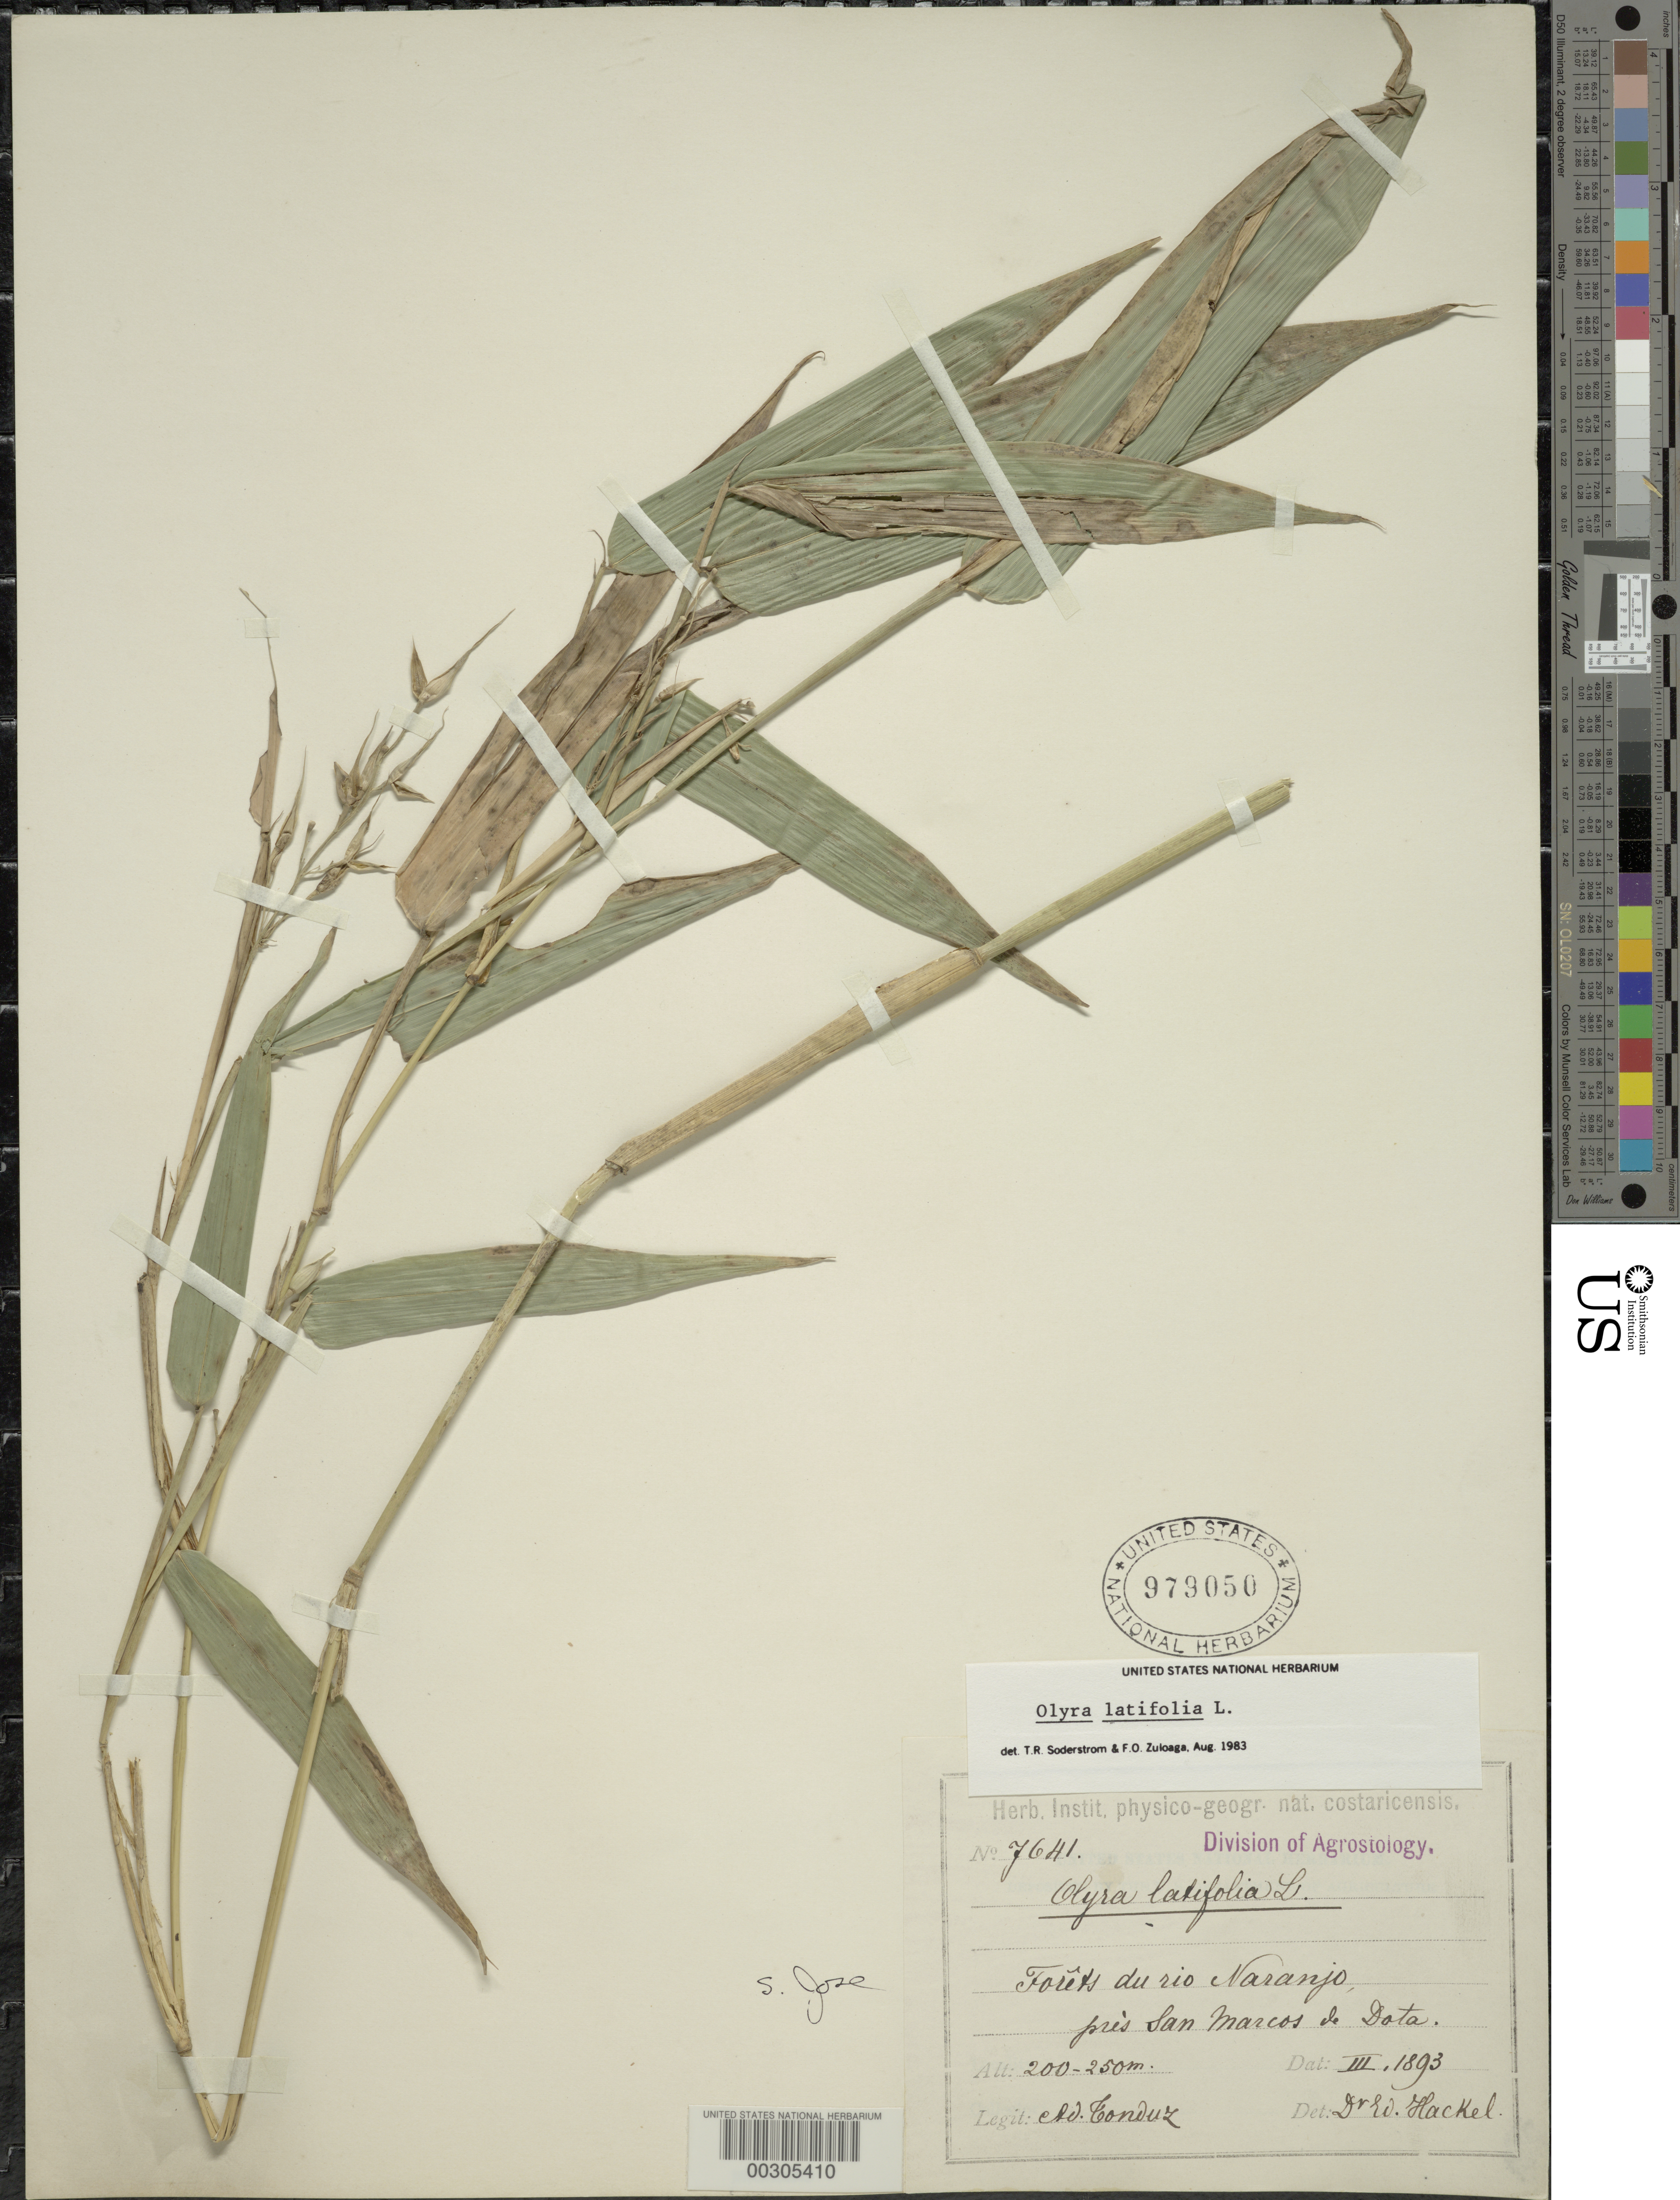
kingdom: Plantae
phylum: Tracheophyta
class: Liliopsida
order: Poales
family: Poaceae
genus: Olyra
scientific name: Olyra latifolia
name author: L.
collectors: A. Tonduz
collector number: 7641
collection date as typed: Mar 1893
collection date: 1893-03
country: Costa Rica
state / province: San José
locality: Rio naranjo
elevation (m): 200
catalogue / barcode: US 979050